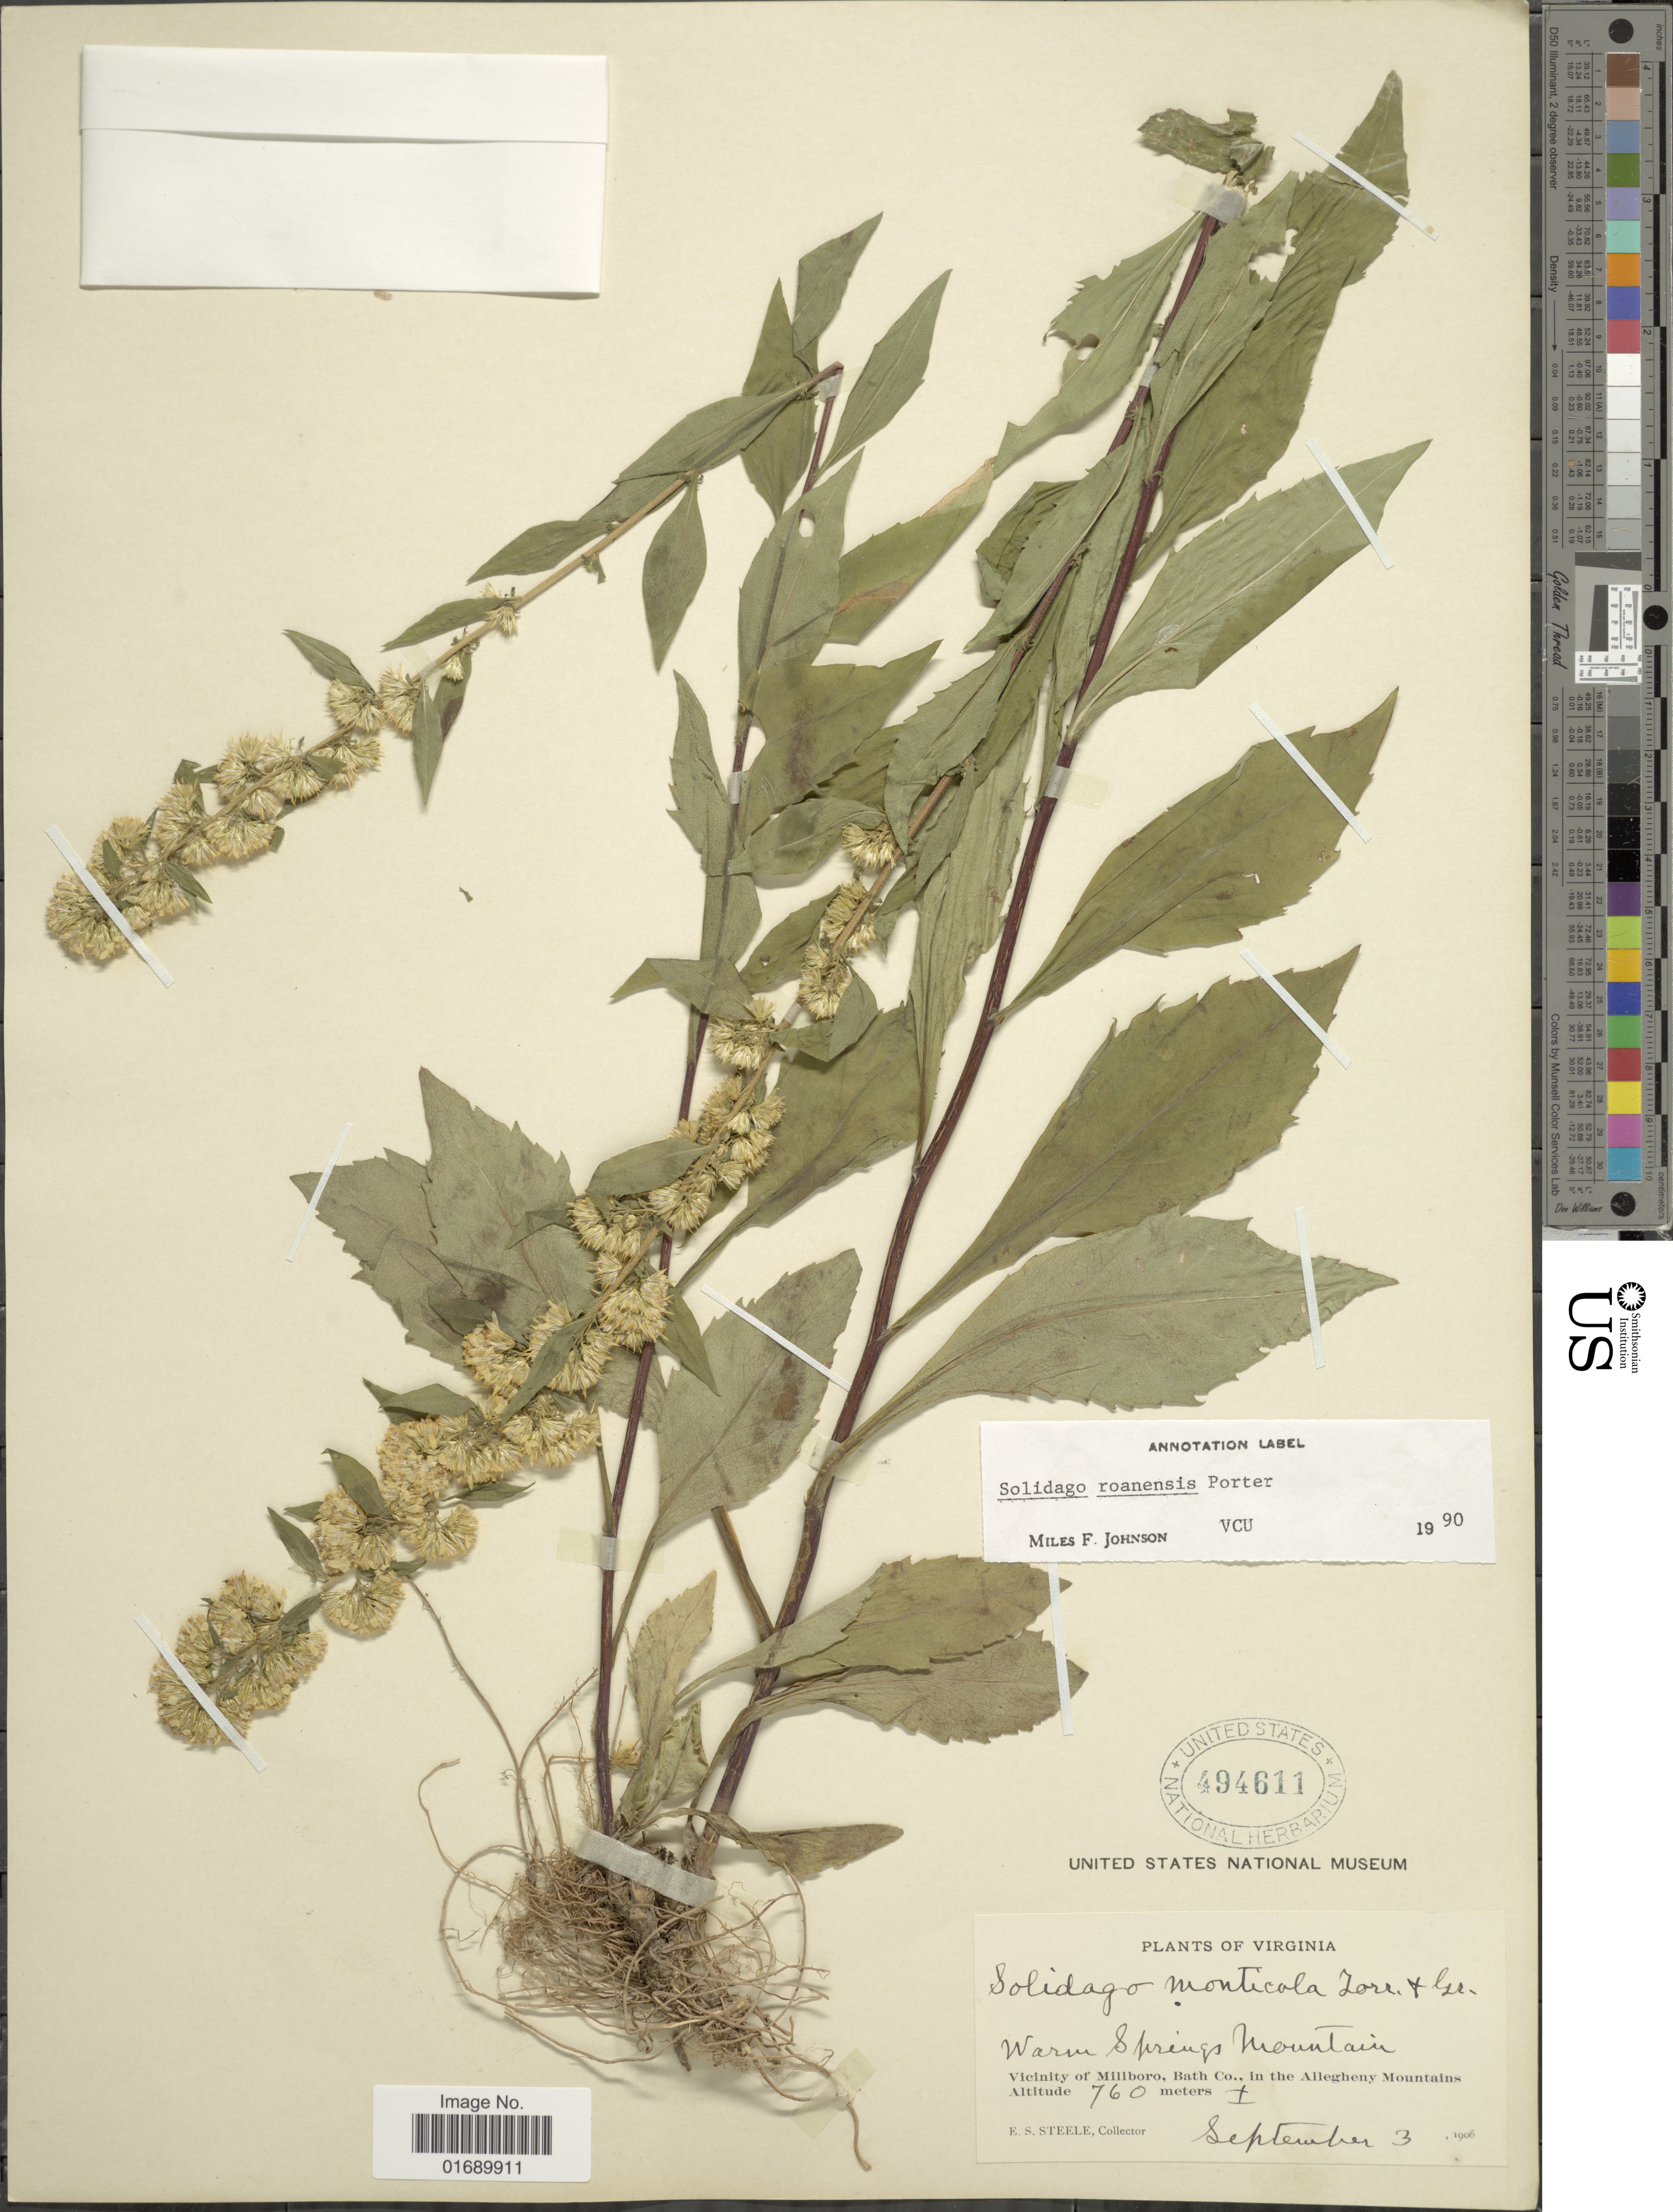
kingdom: Plantae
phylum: Tracheophyta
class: Magnoliopsida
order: Asterales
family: Asteraceae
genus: Solidago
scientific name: Solidago roanensis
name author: Porter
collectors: E. Steele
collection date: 1906-09-03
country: United States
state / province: Virginia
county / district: Bath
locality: Warm Spring Mountain, Vicinity of millboro, Bath Co., in the Allegheny Mountains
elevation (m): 760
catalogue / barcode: US 494611